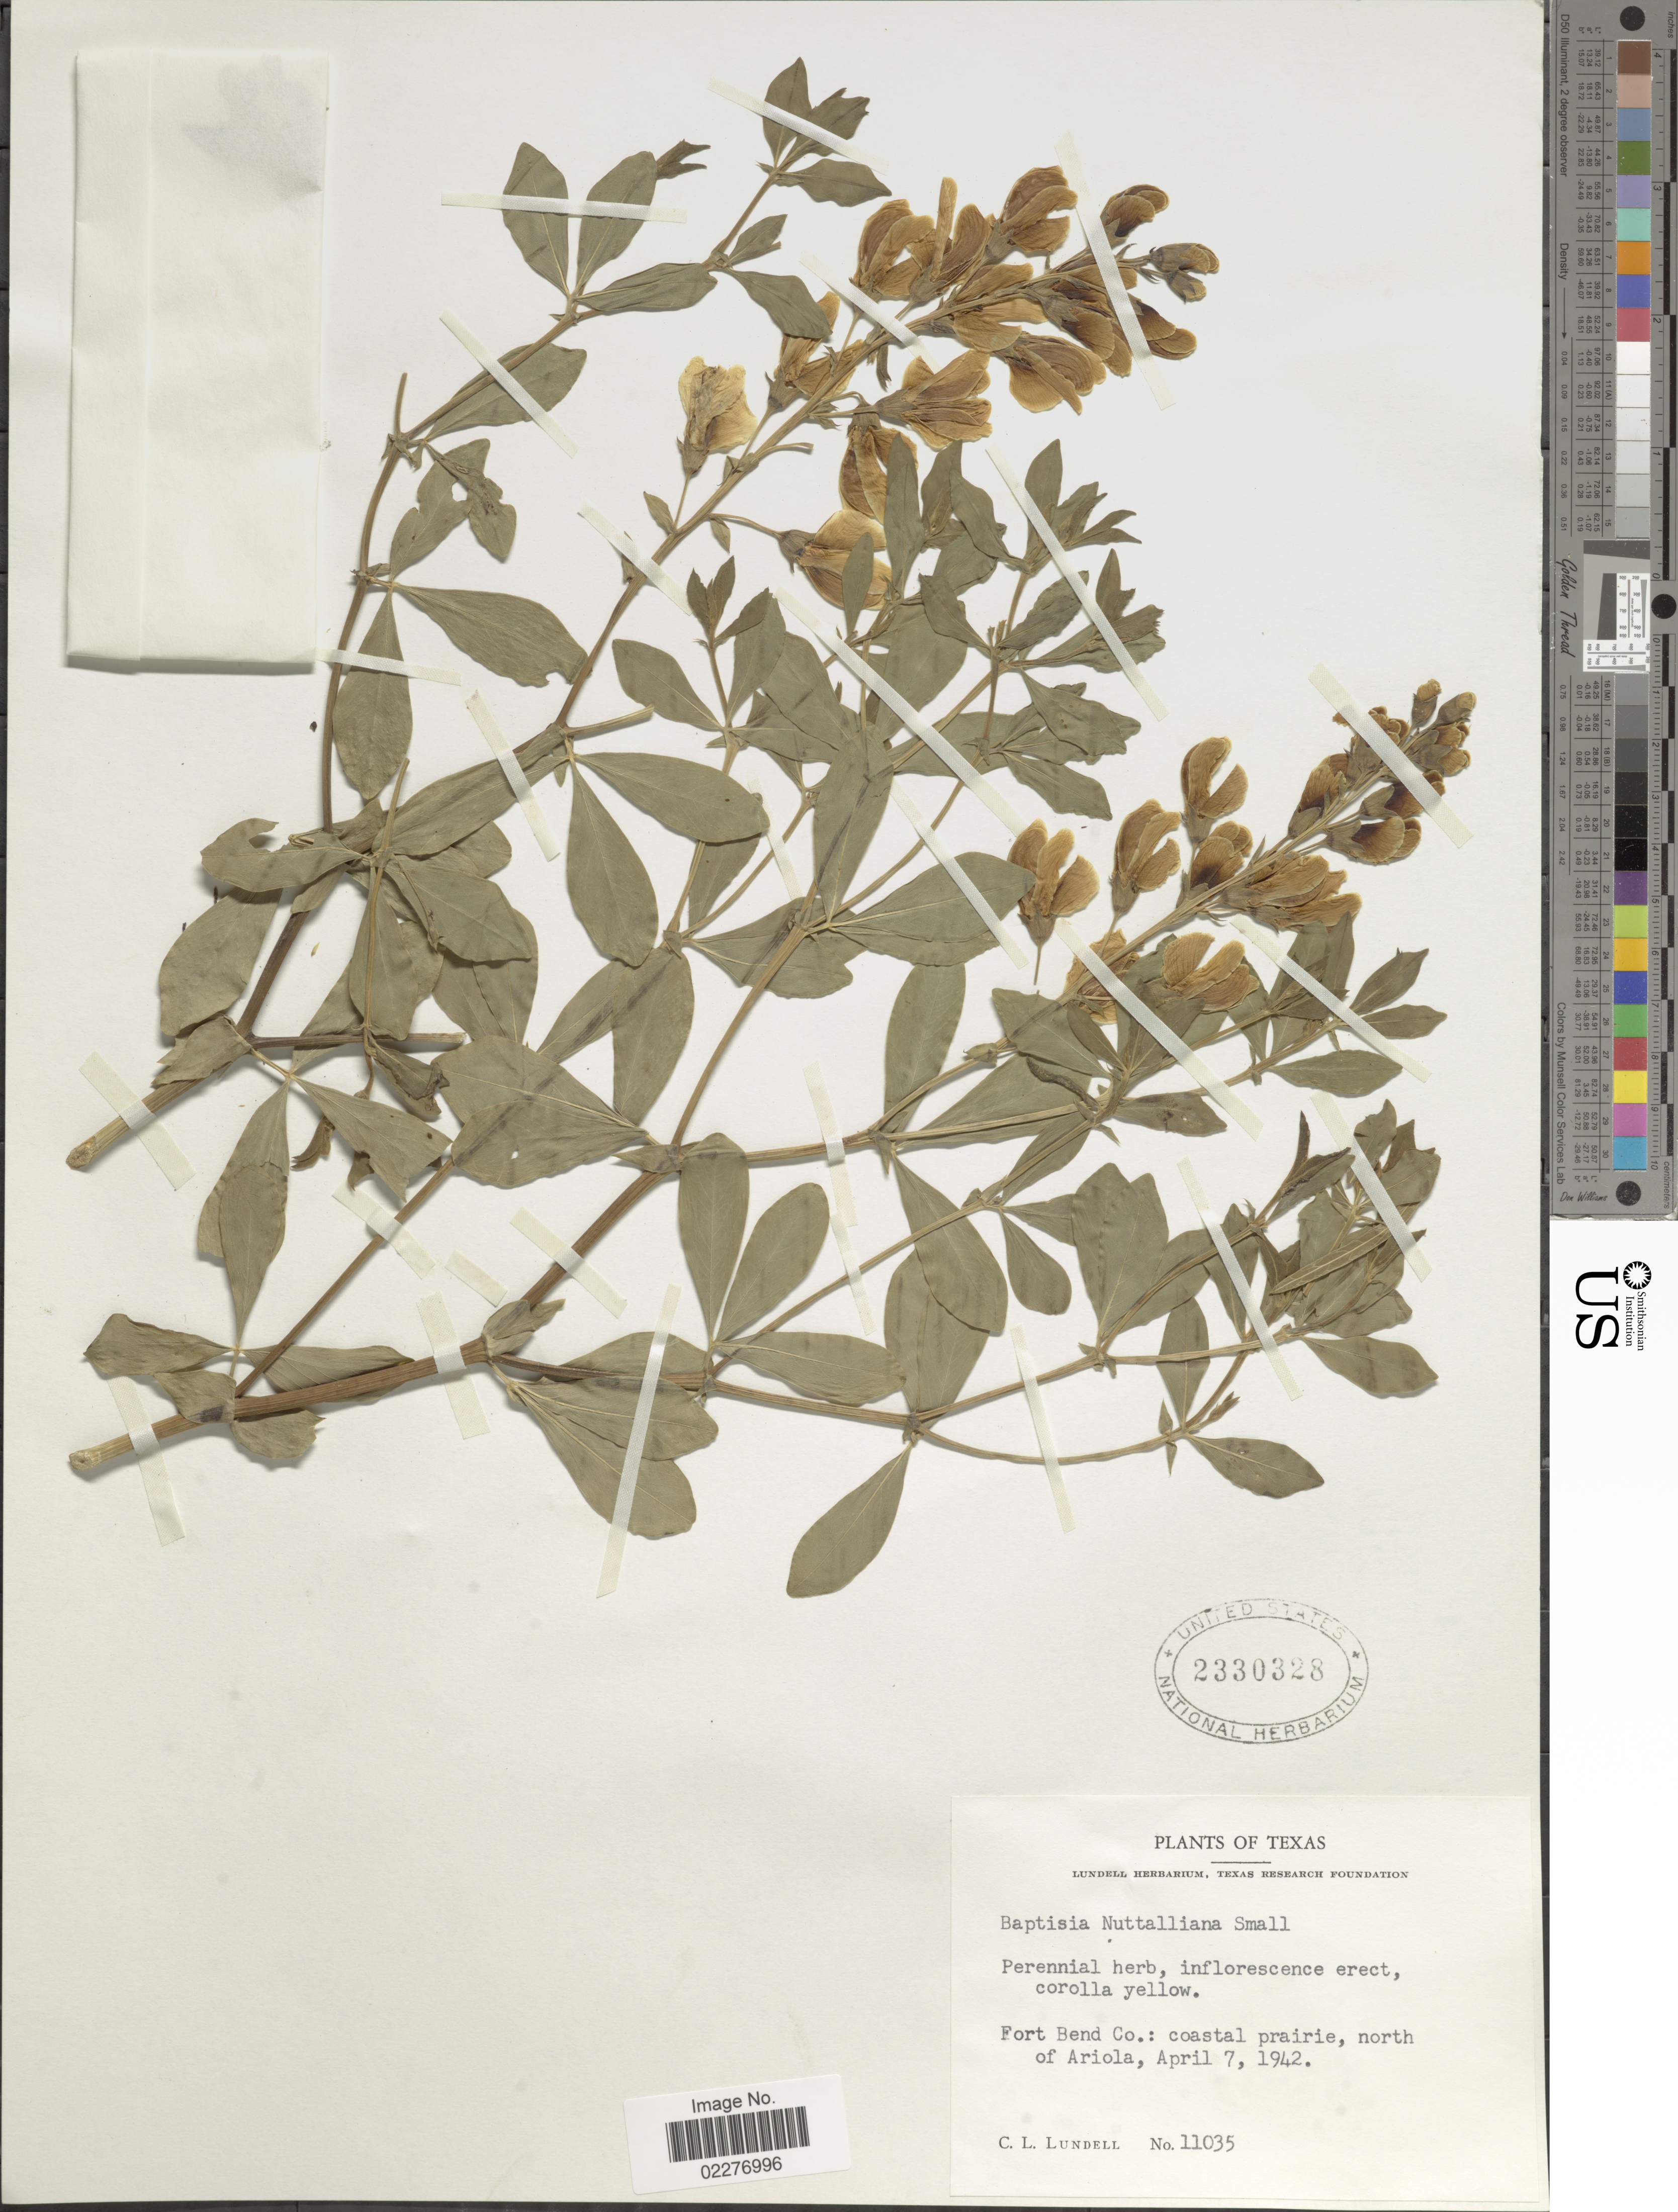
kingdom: Plantae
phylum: Tracheophyta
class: Magnoliopsida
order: Fabales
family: Fabaceae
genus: Baptisia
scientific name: Baptisia nuttalliana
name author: Small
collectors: C. L. Lundell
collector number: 11035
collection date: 1942-04-07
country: United States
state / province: Texas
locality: Fort Bend Co: coastal prairie, north of Ariola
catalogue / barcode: US 2330328